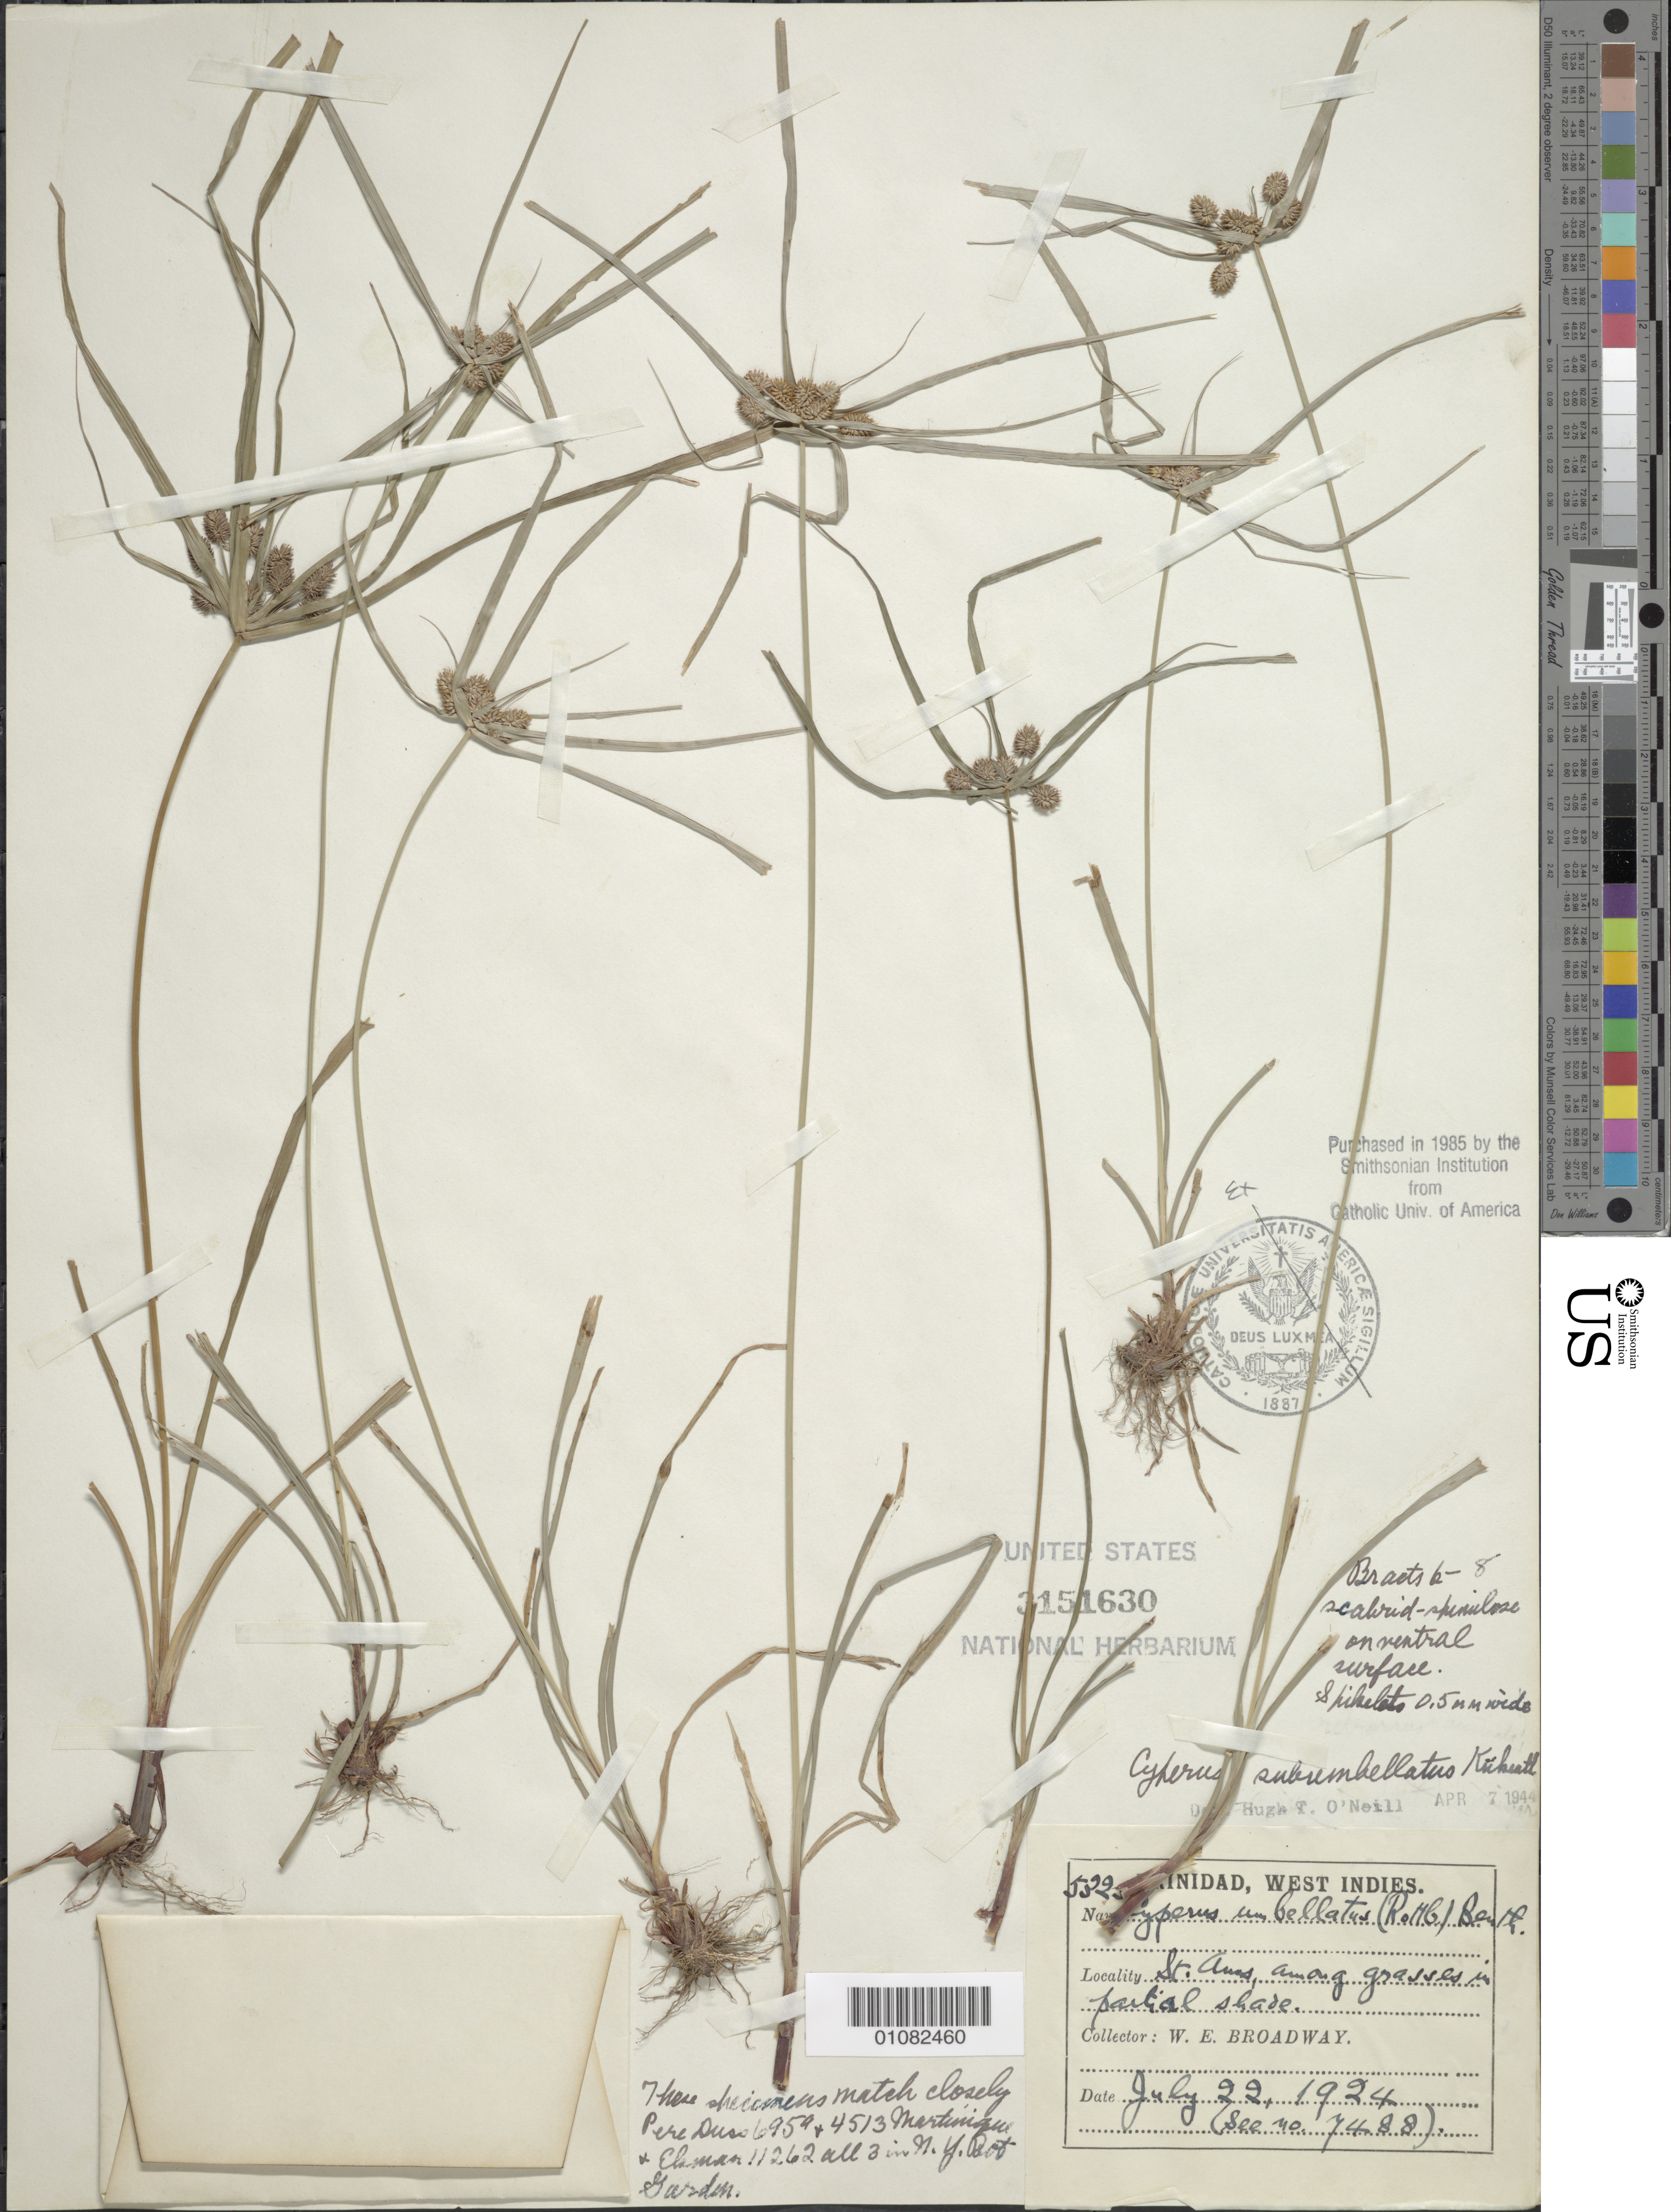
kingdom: Plantae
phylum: Tracheophyta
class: Liliopsida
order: Poales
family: Cyperaceae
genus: Cyperus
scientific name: Cyperus subumbellatus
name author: Kük.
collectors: W. E. Broadway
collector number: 5325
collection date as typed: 22 Jul 1924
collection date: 1924-07-22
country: Trinidad and Tobago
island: Trinidad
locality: St. Anns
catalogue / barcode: US 3151630